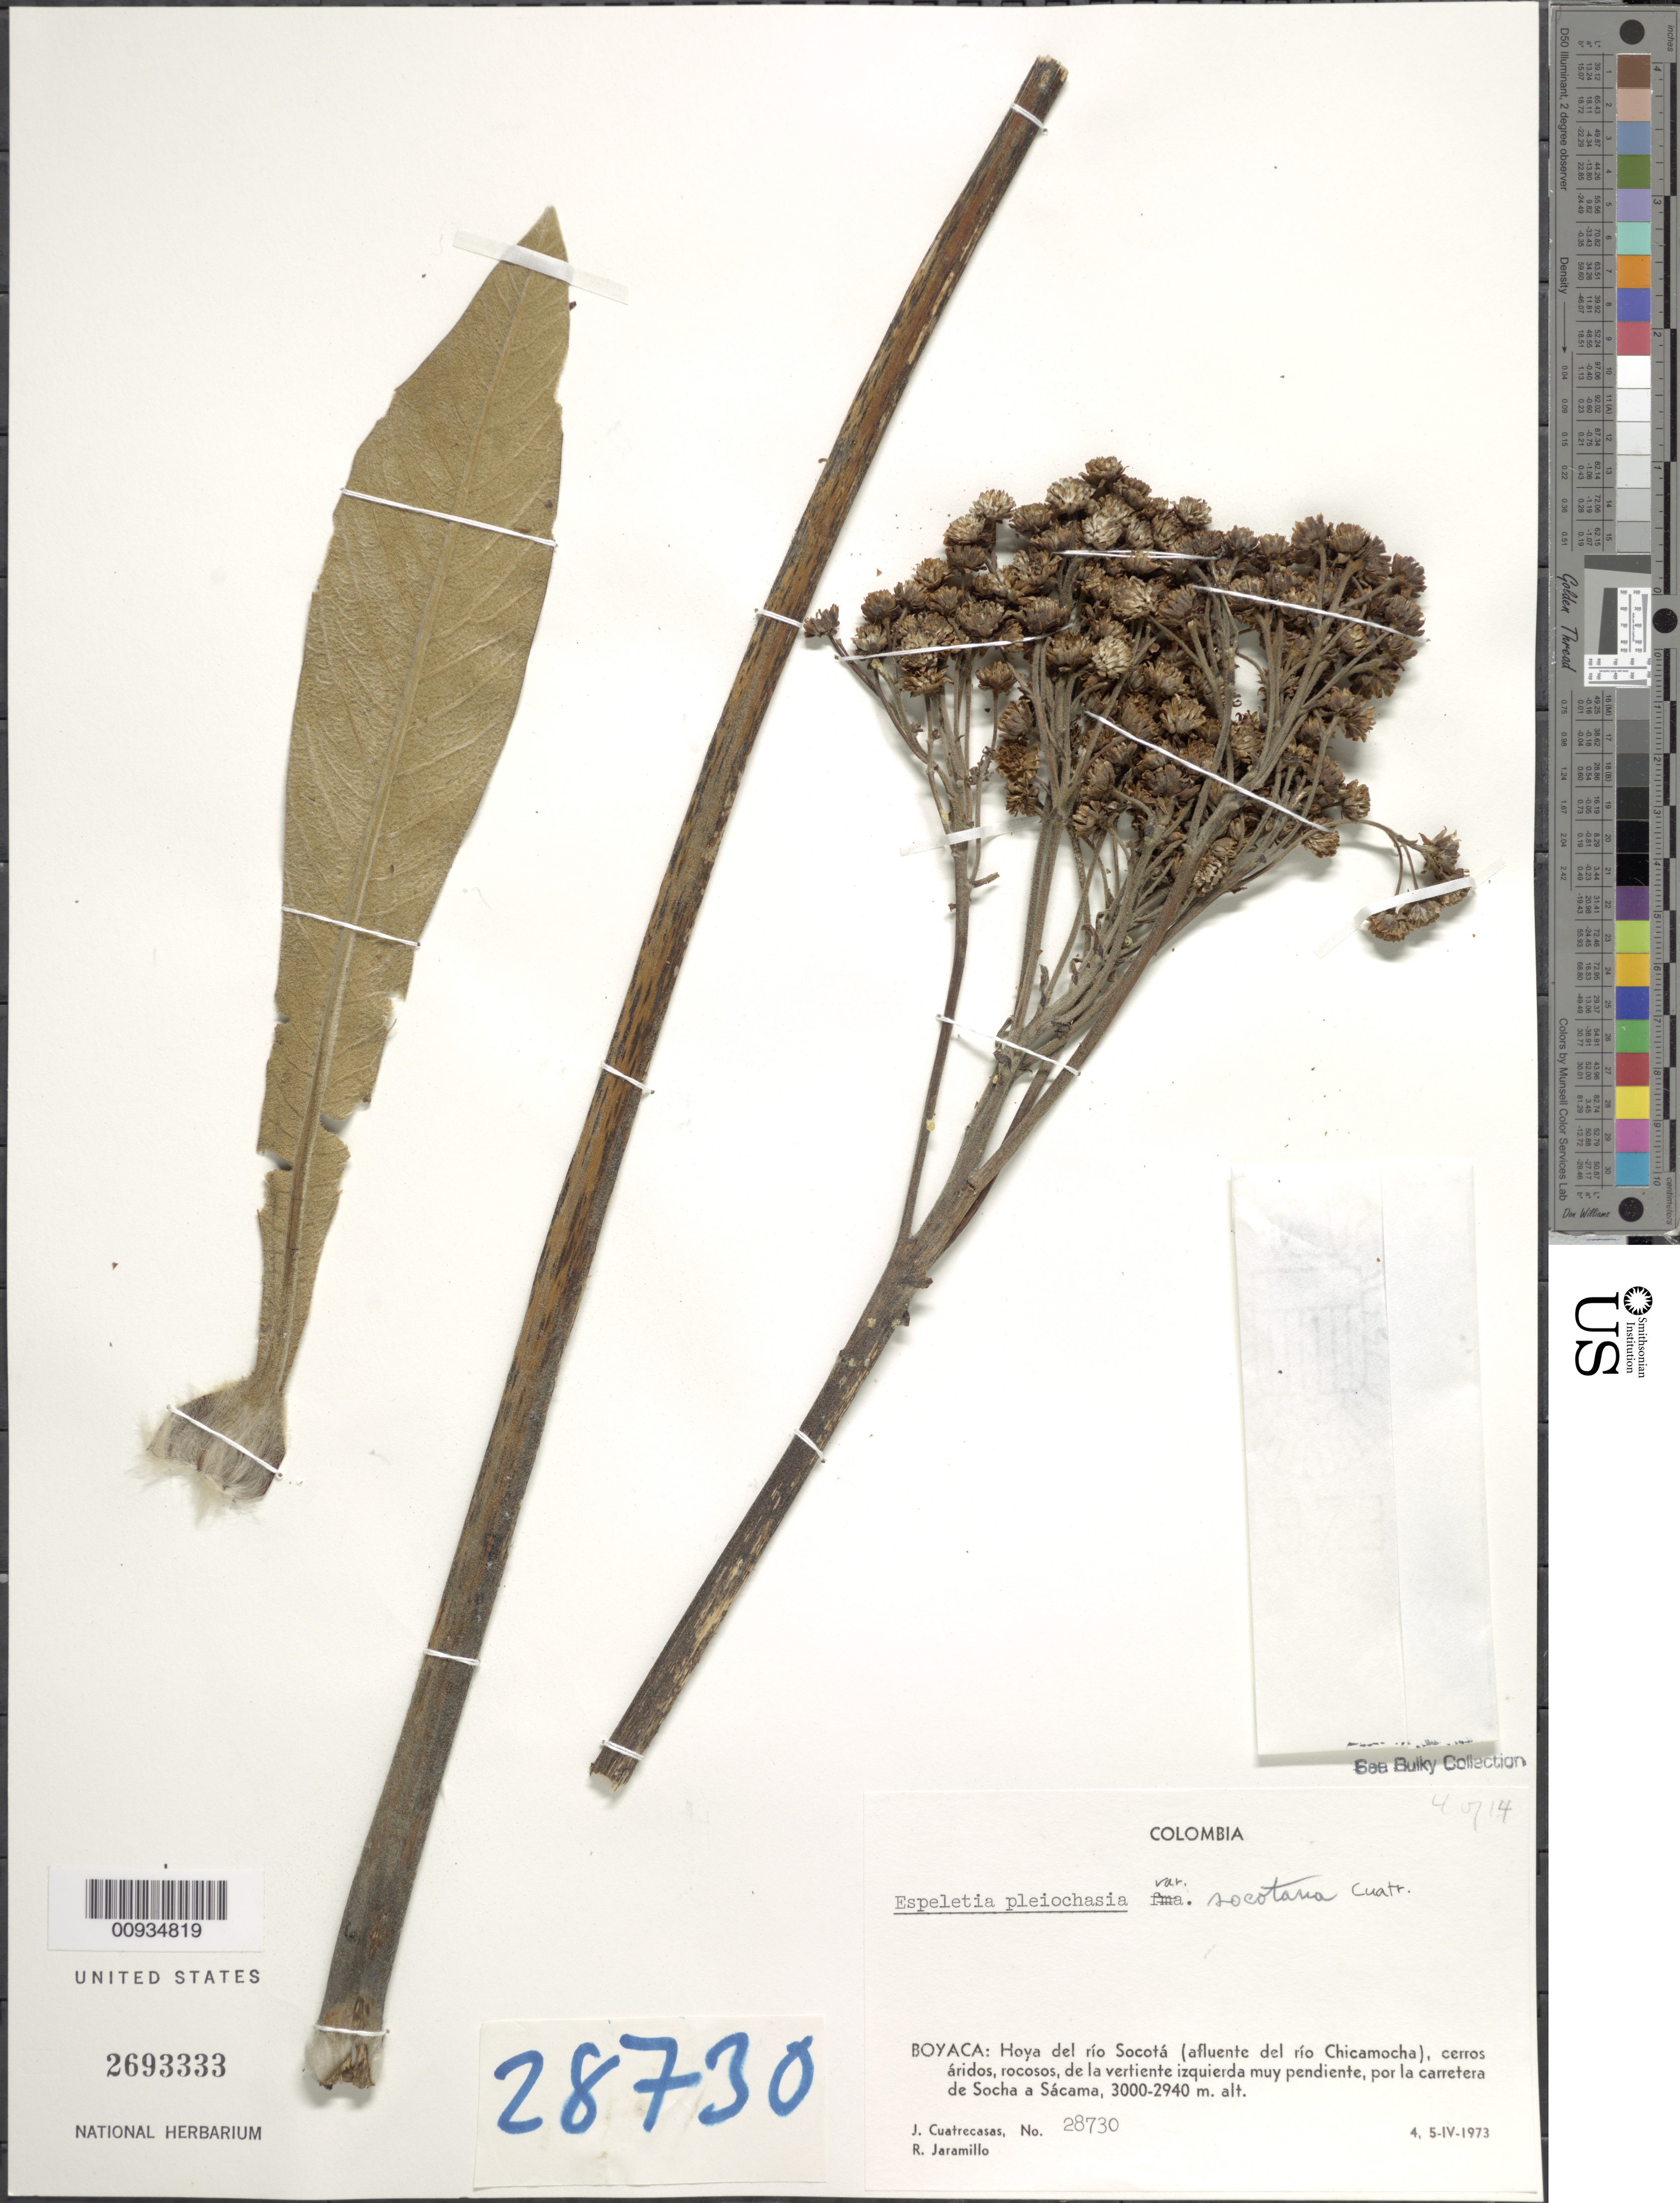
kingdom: Plantae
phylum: Tracheophyta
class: Magnoliopsida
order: Asterales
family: Asteraceae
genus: Espeletiopsis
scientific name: Espeletiopsis pleichasia var. socotana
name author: Cuatrec.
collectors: J. Cuatrecasas & R. Jaramillo M.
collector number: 28730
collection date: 1973-04-04/1973-04-05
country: Colombia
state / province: Boyacá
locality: Hoya del rio Socota (afluente del rio Chicamocha), por la carretera de Socha a Sacama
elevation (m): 2940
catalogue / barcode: US 2693333